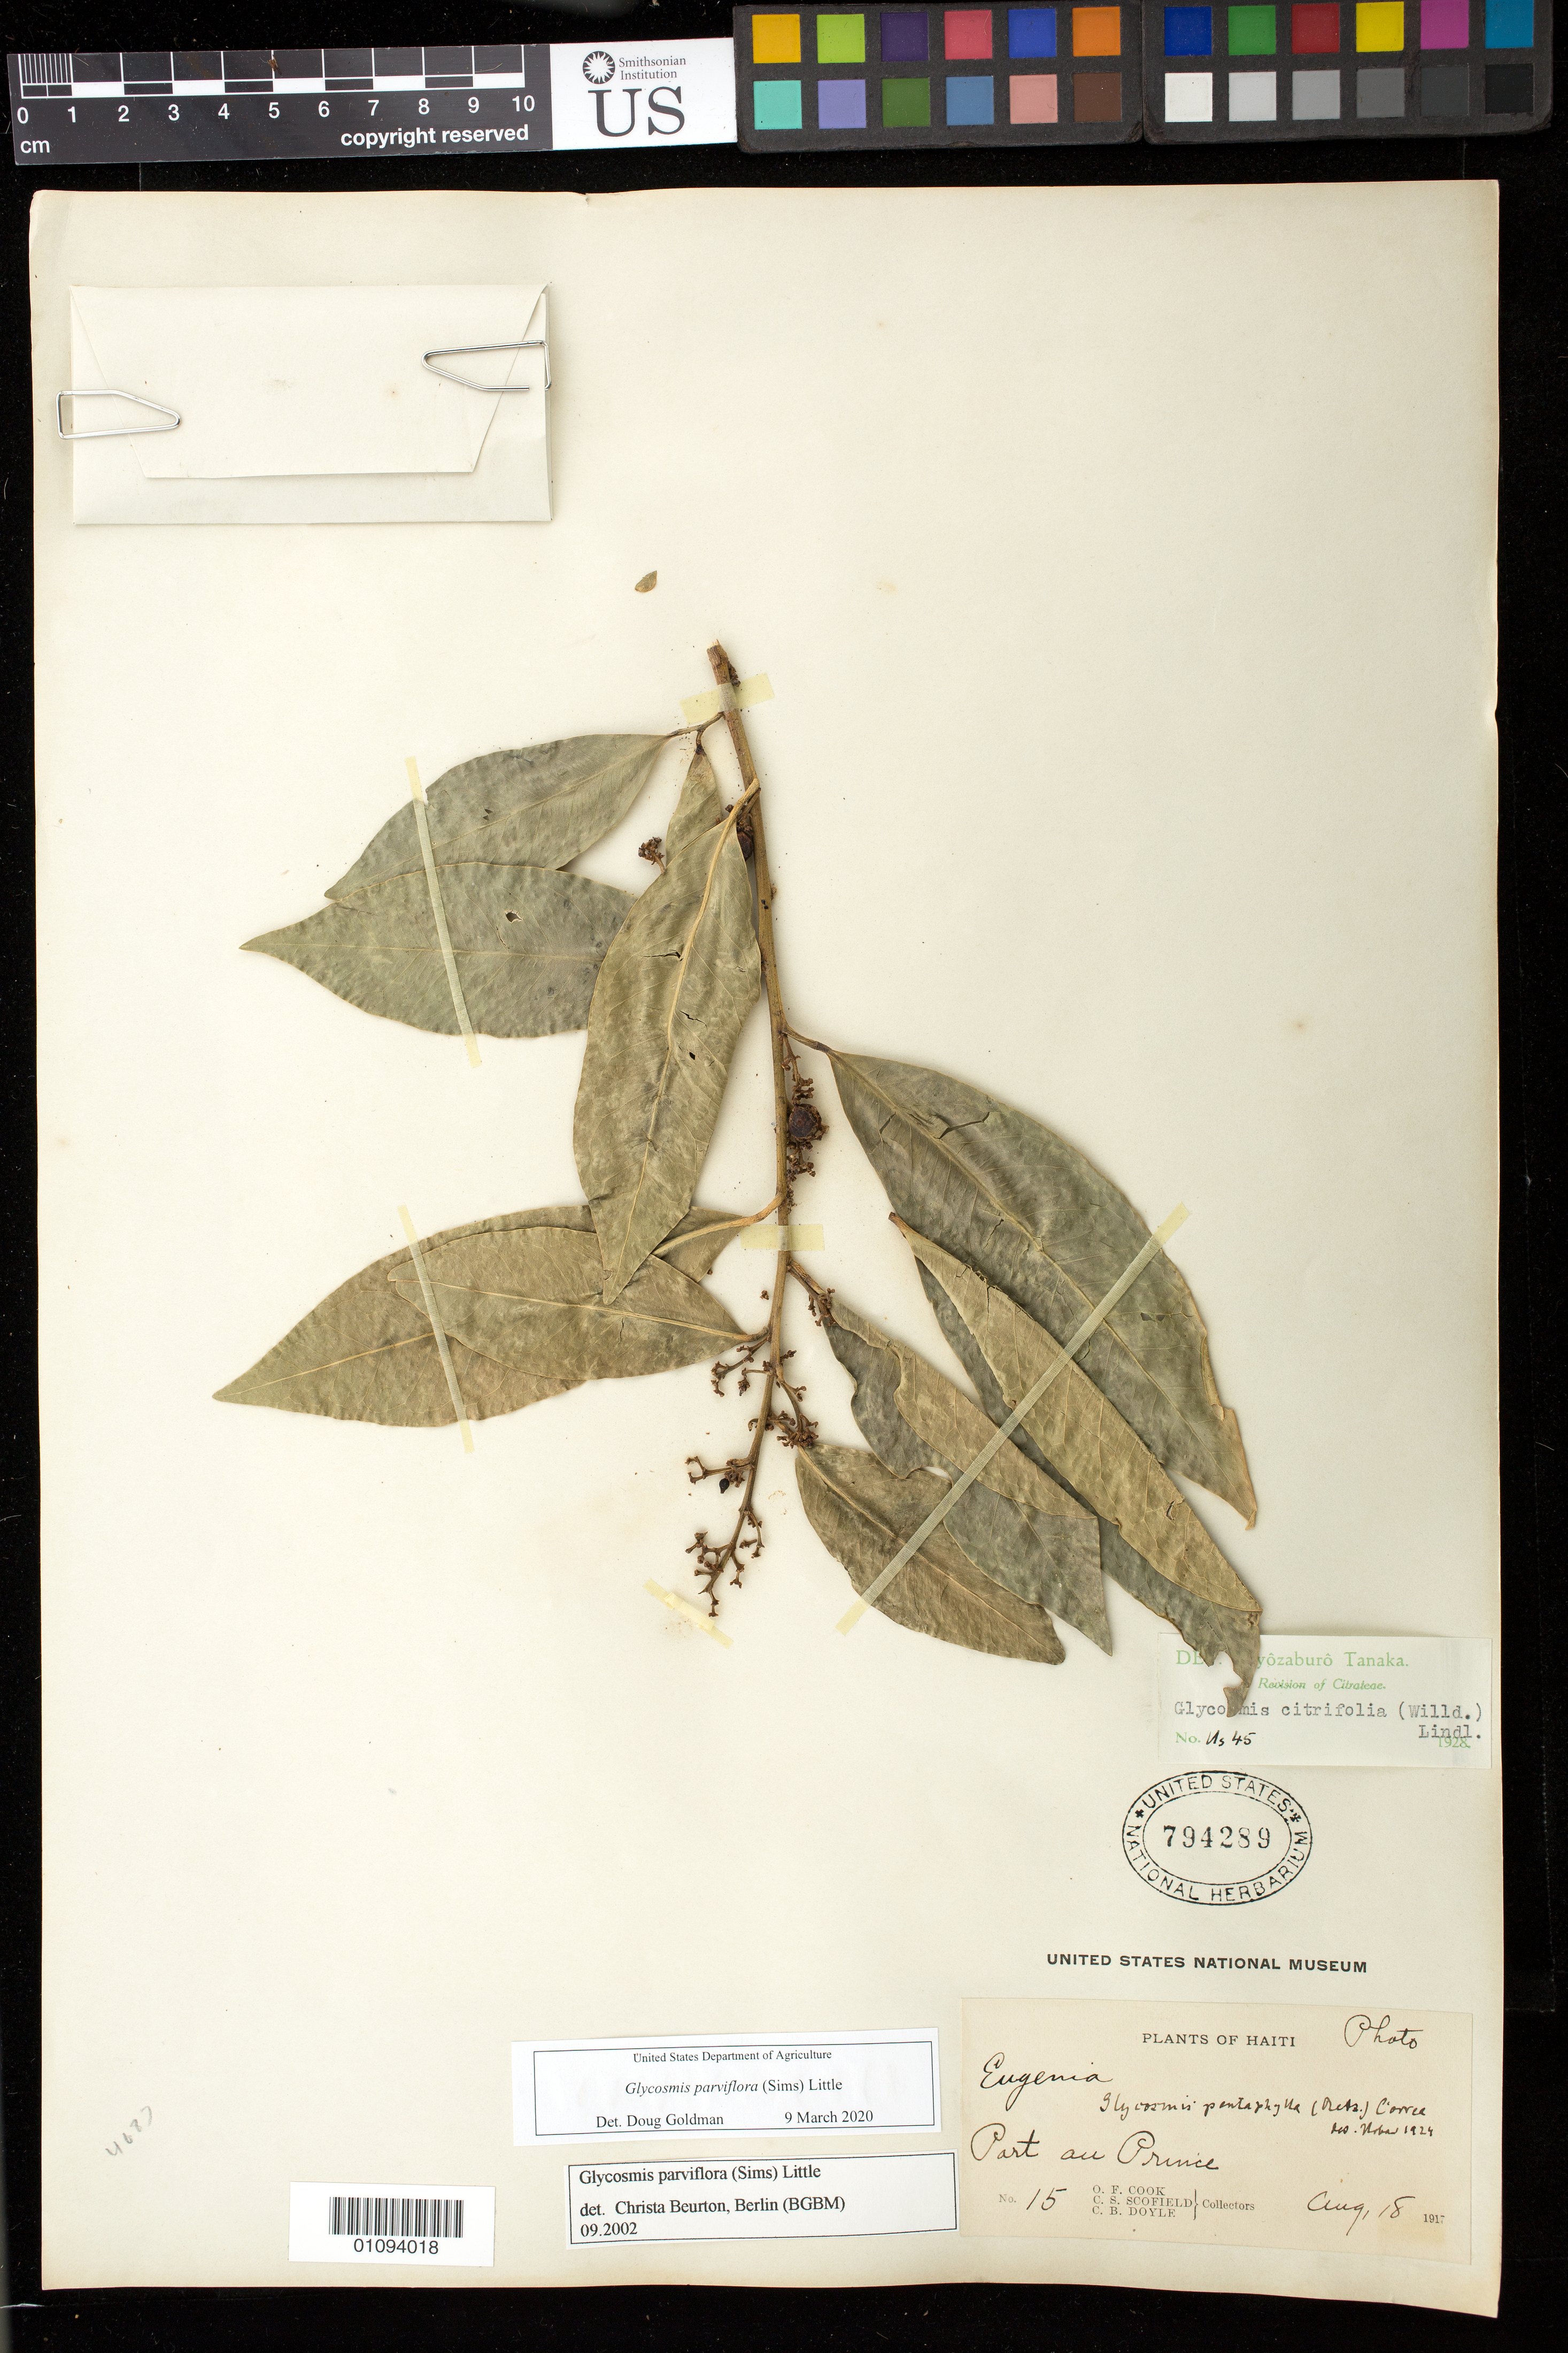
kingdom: Plantae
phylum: Tracheophyta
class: Magnoliopsida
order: Sapindales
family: Rutaceae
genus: Glycosmis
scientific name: Glycosmis parviflora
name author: (Sims) Little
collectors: O. F. Cook, C. Scofield & C. Doyle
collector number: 15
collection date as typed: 18 Aug 1917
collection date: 1917-08-18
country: Haiti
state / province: Óuest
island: Hispaniola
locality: Near Port-au-Prince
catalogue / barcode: US 794289